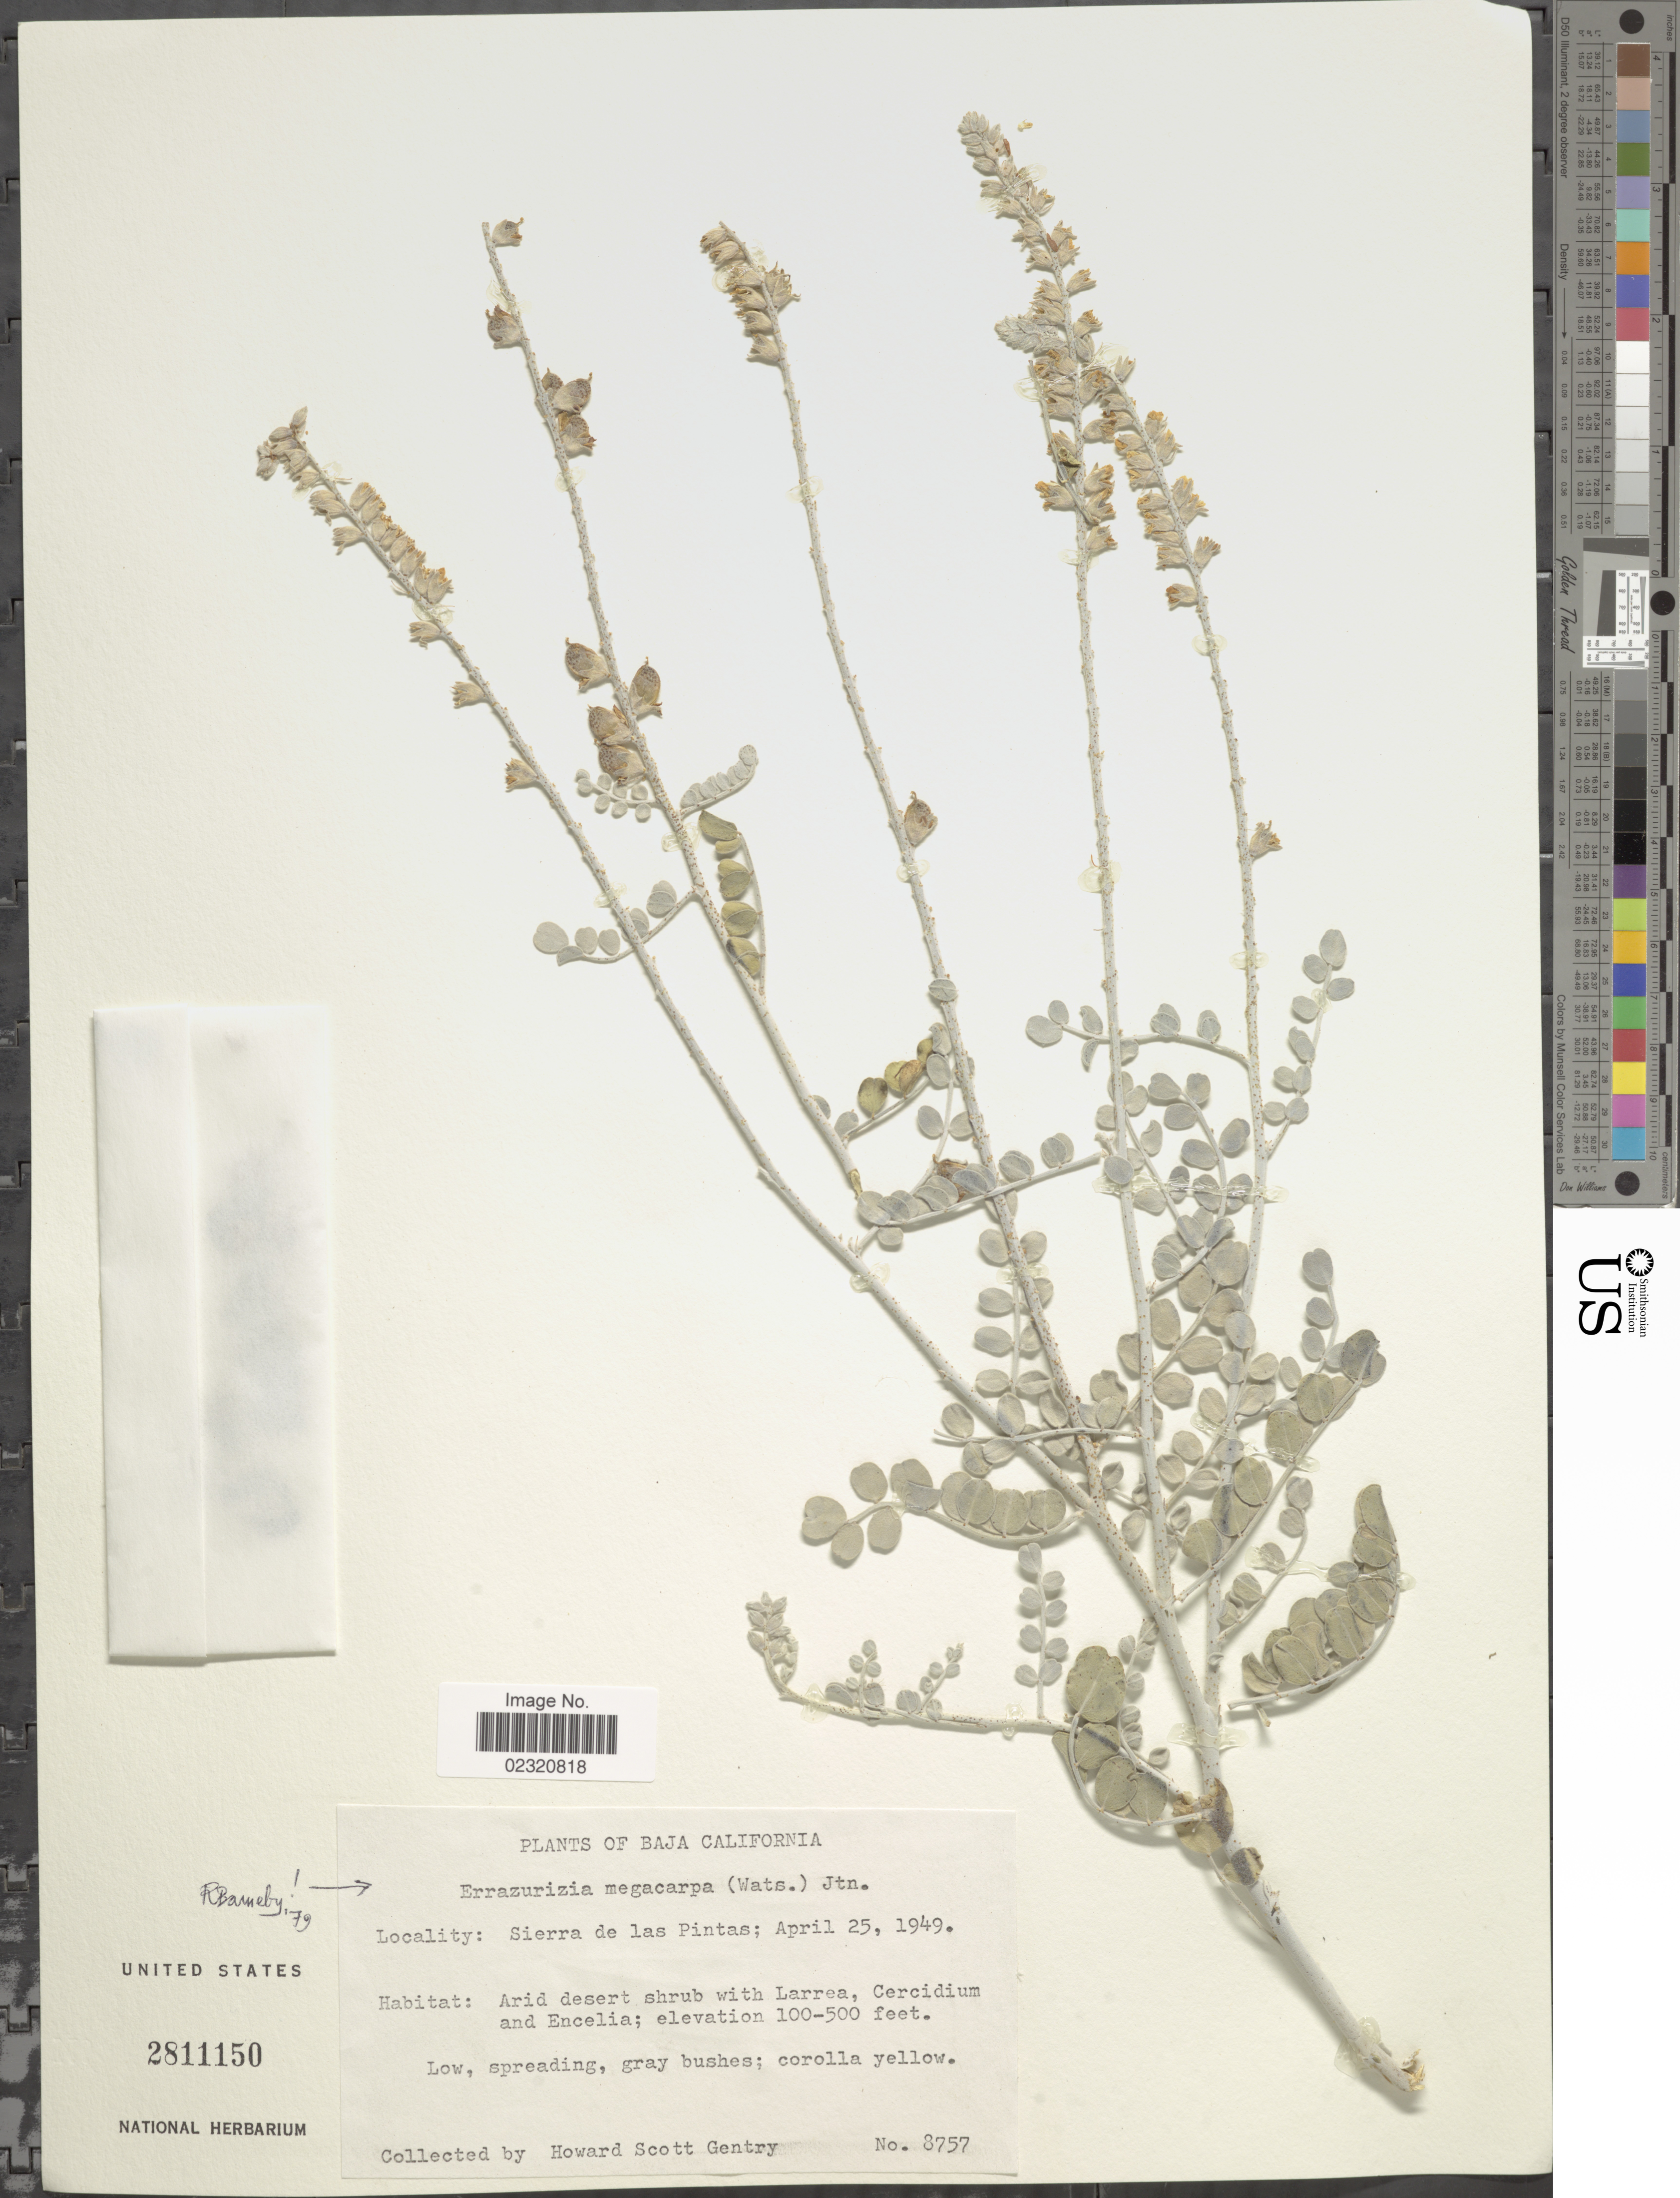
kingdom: Plantae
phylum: Tracheophyta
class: Magnoliopsida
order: Fabales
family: Fabaceae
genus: Errazurizia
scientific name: Errazurizia megacarpa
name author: I.M. Johnst.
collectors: H. S. Gentry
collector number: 8757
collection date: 1949-04-25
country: Mexico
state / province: Baja California Norte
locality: Sierra de Las Pintas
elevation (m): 30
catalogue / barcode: US 2811150